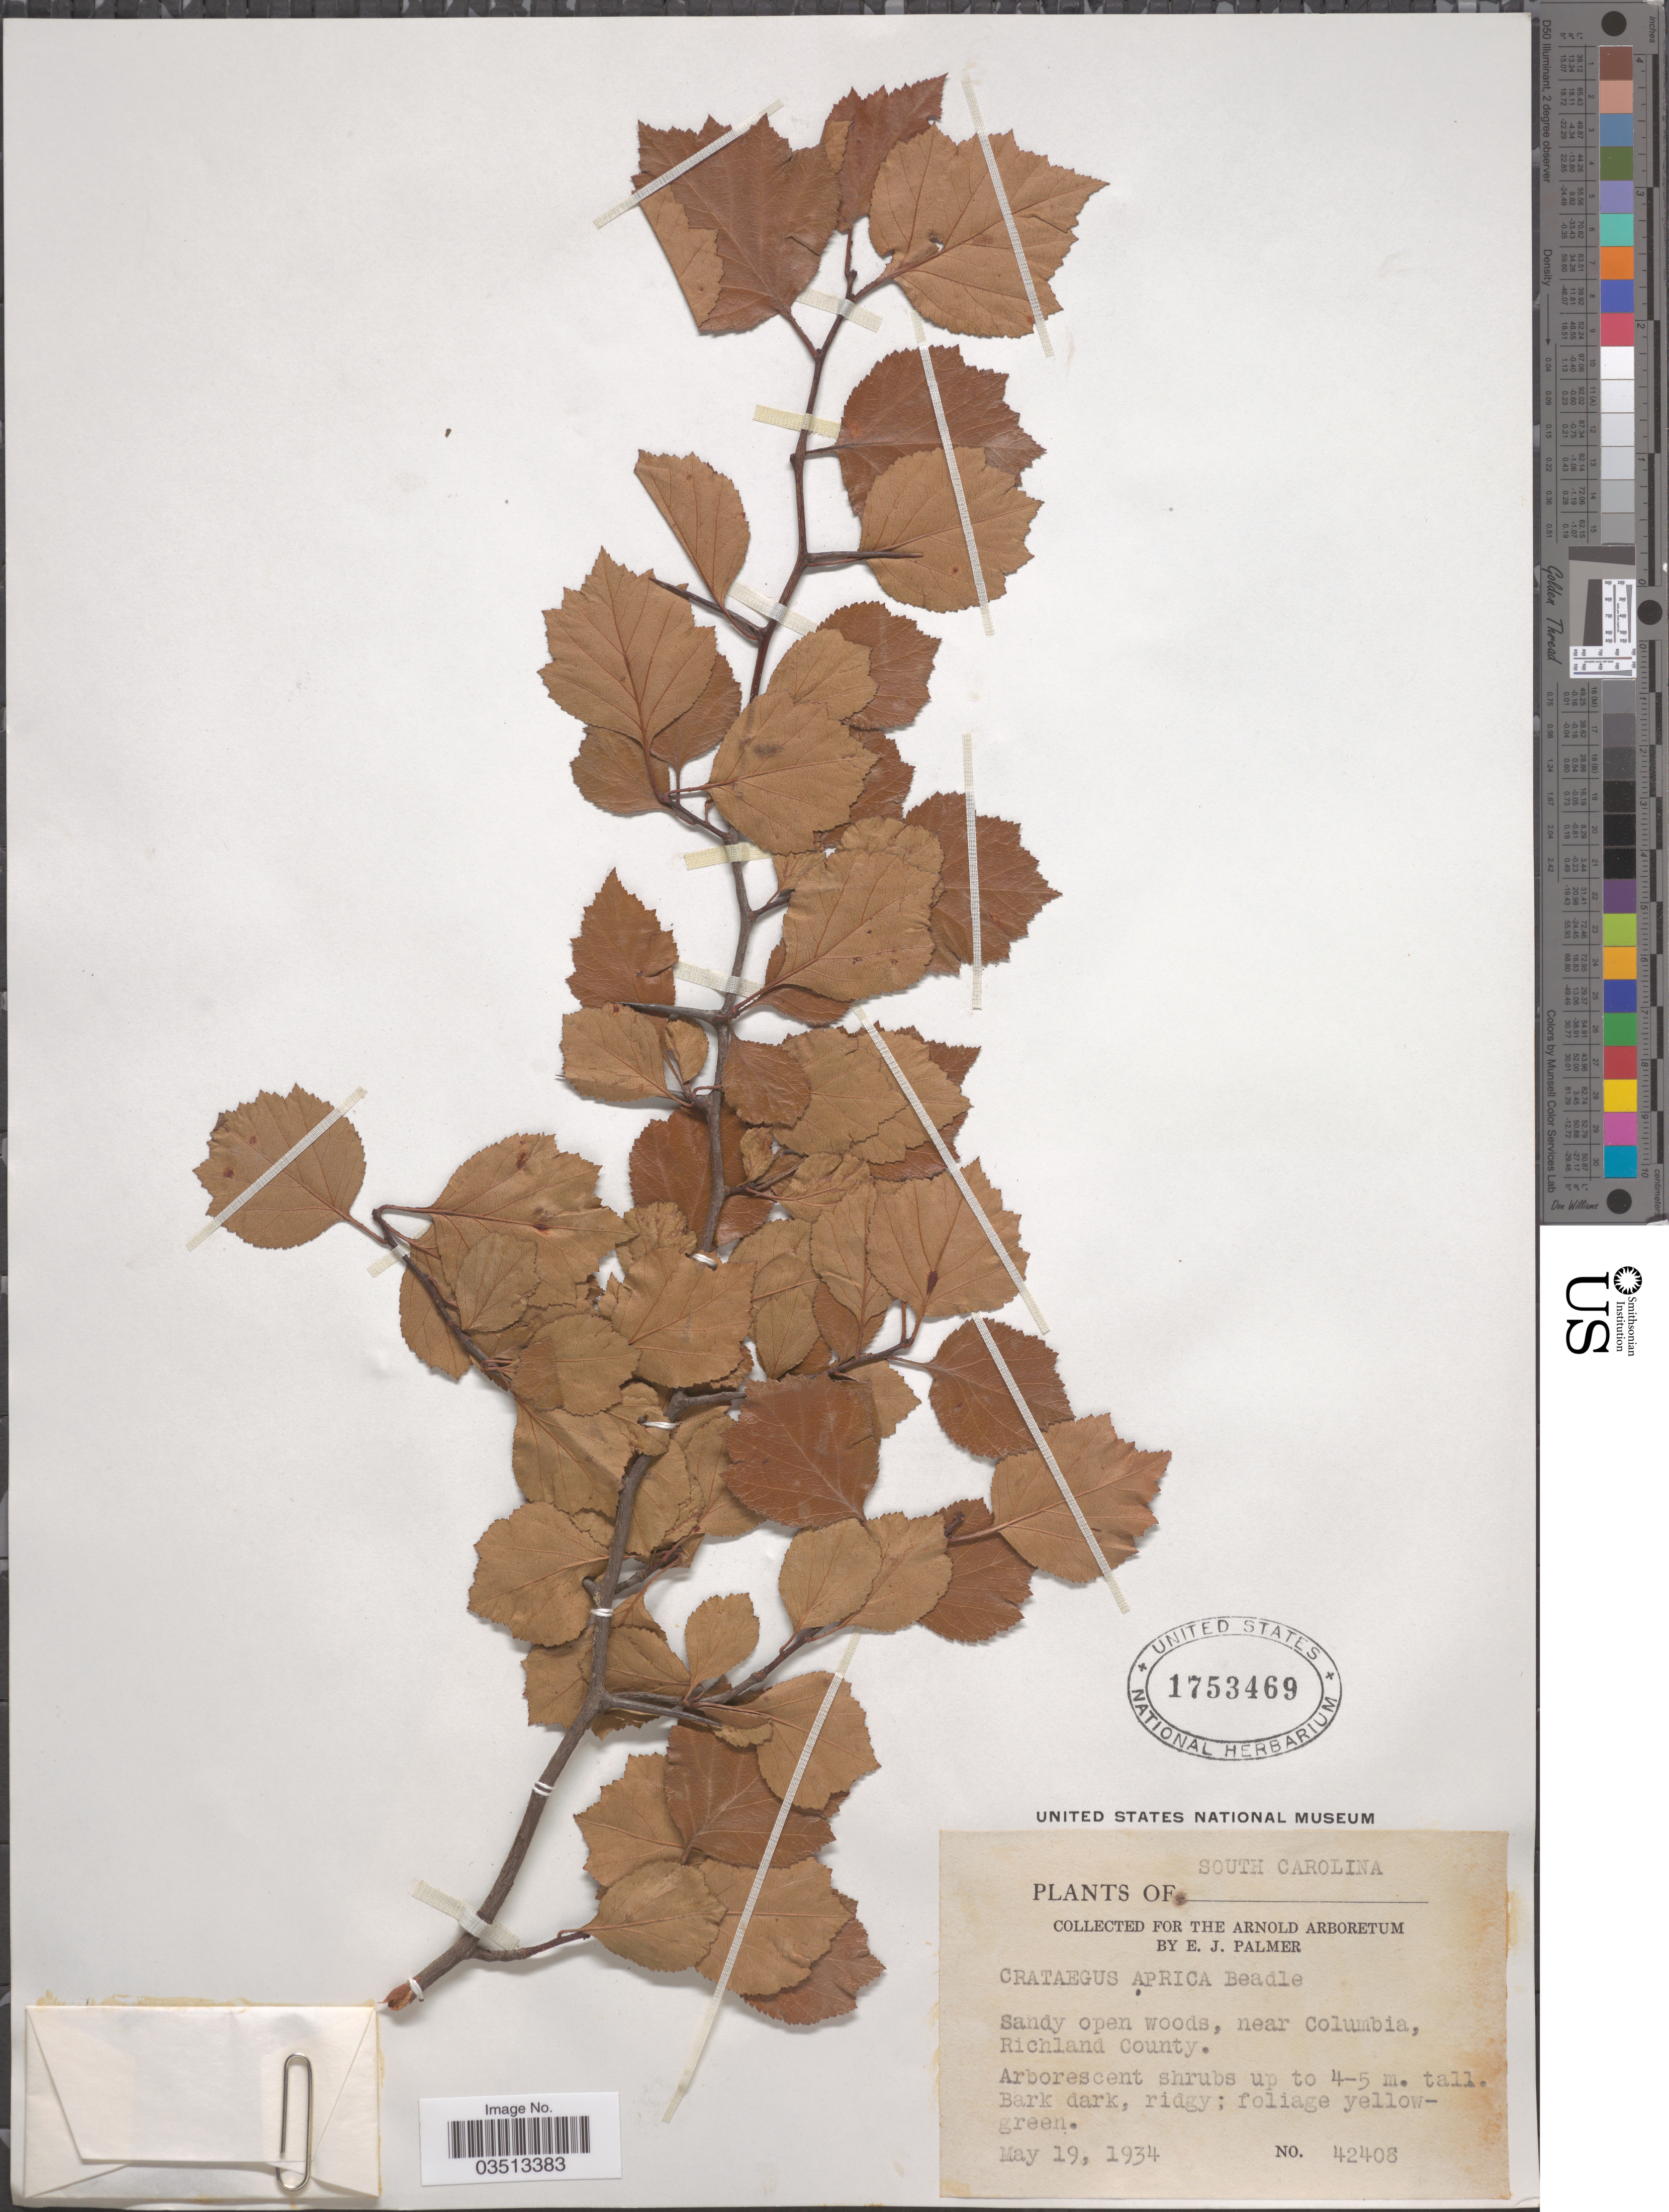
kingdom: Plantae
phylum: Tracheophyta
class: Magnoliopsida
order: Rosales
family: Rosaceae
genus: Crataegus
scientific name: Crataegus aprica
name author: Beadle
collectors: E. J. Palmer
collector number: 42408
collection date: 1934-05-19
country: United States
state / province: South Carolina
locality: Near Columbia, Richland County.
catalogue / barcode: US 1753469